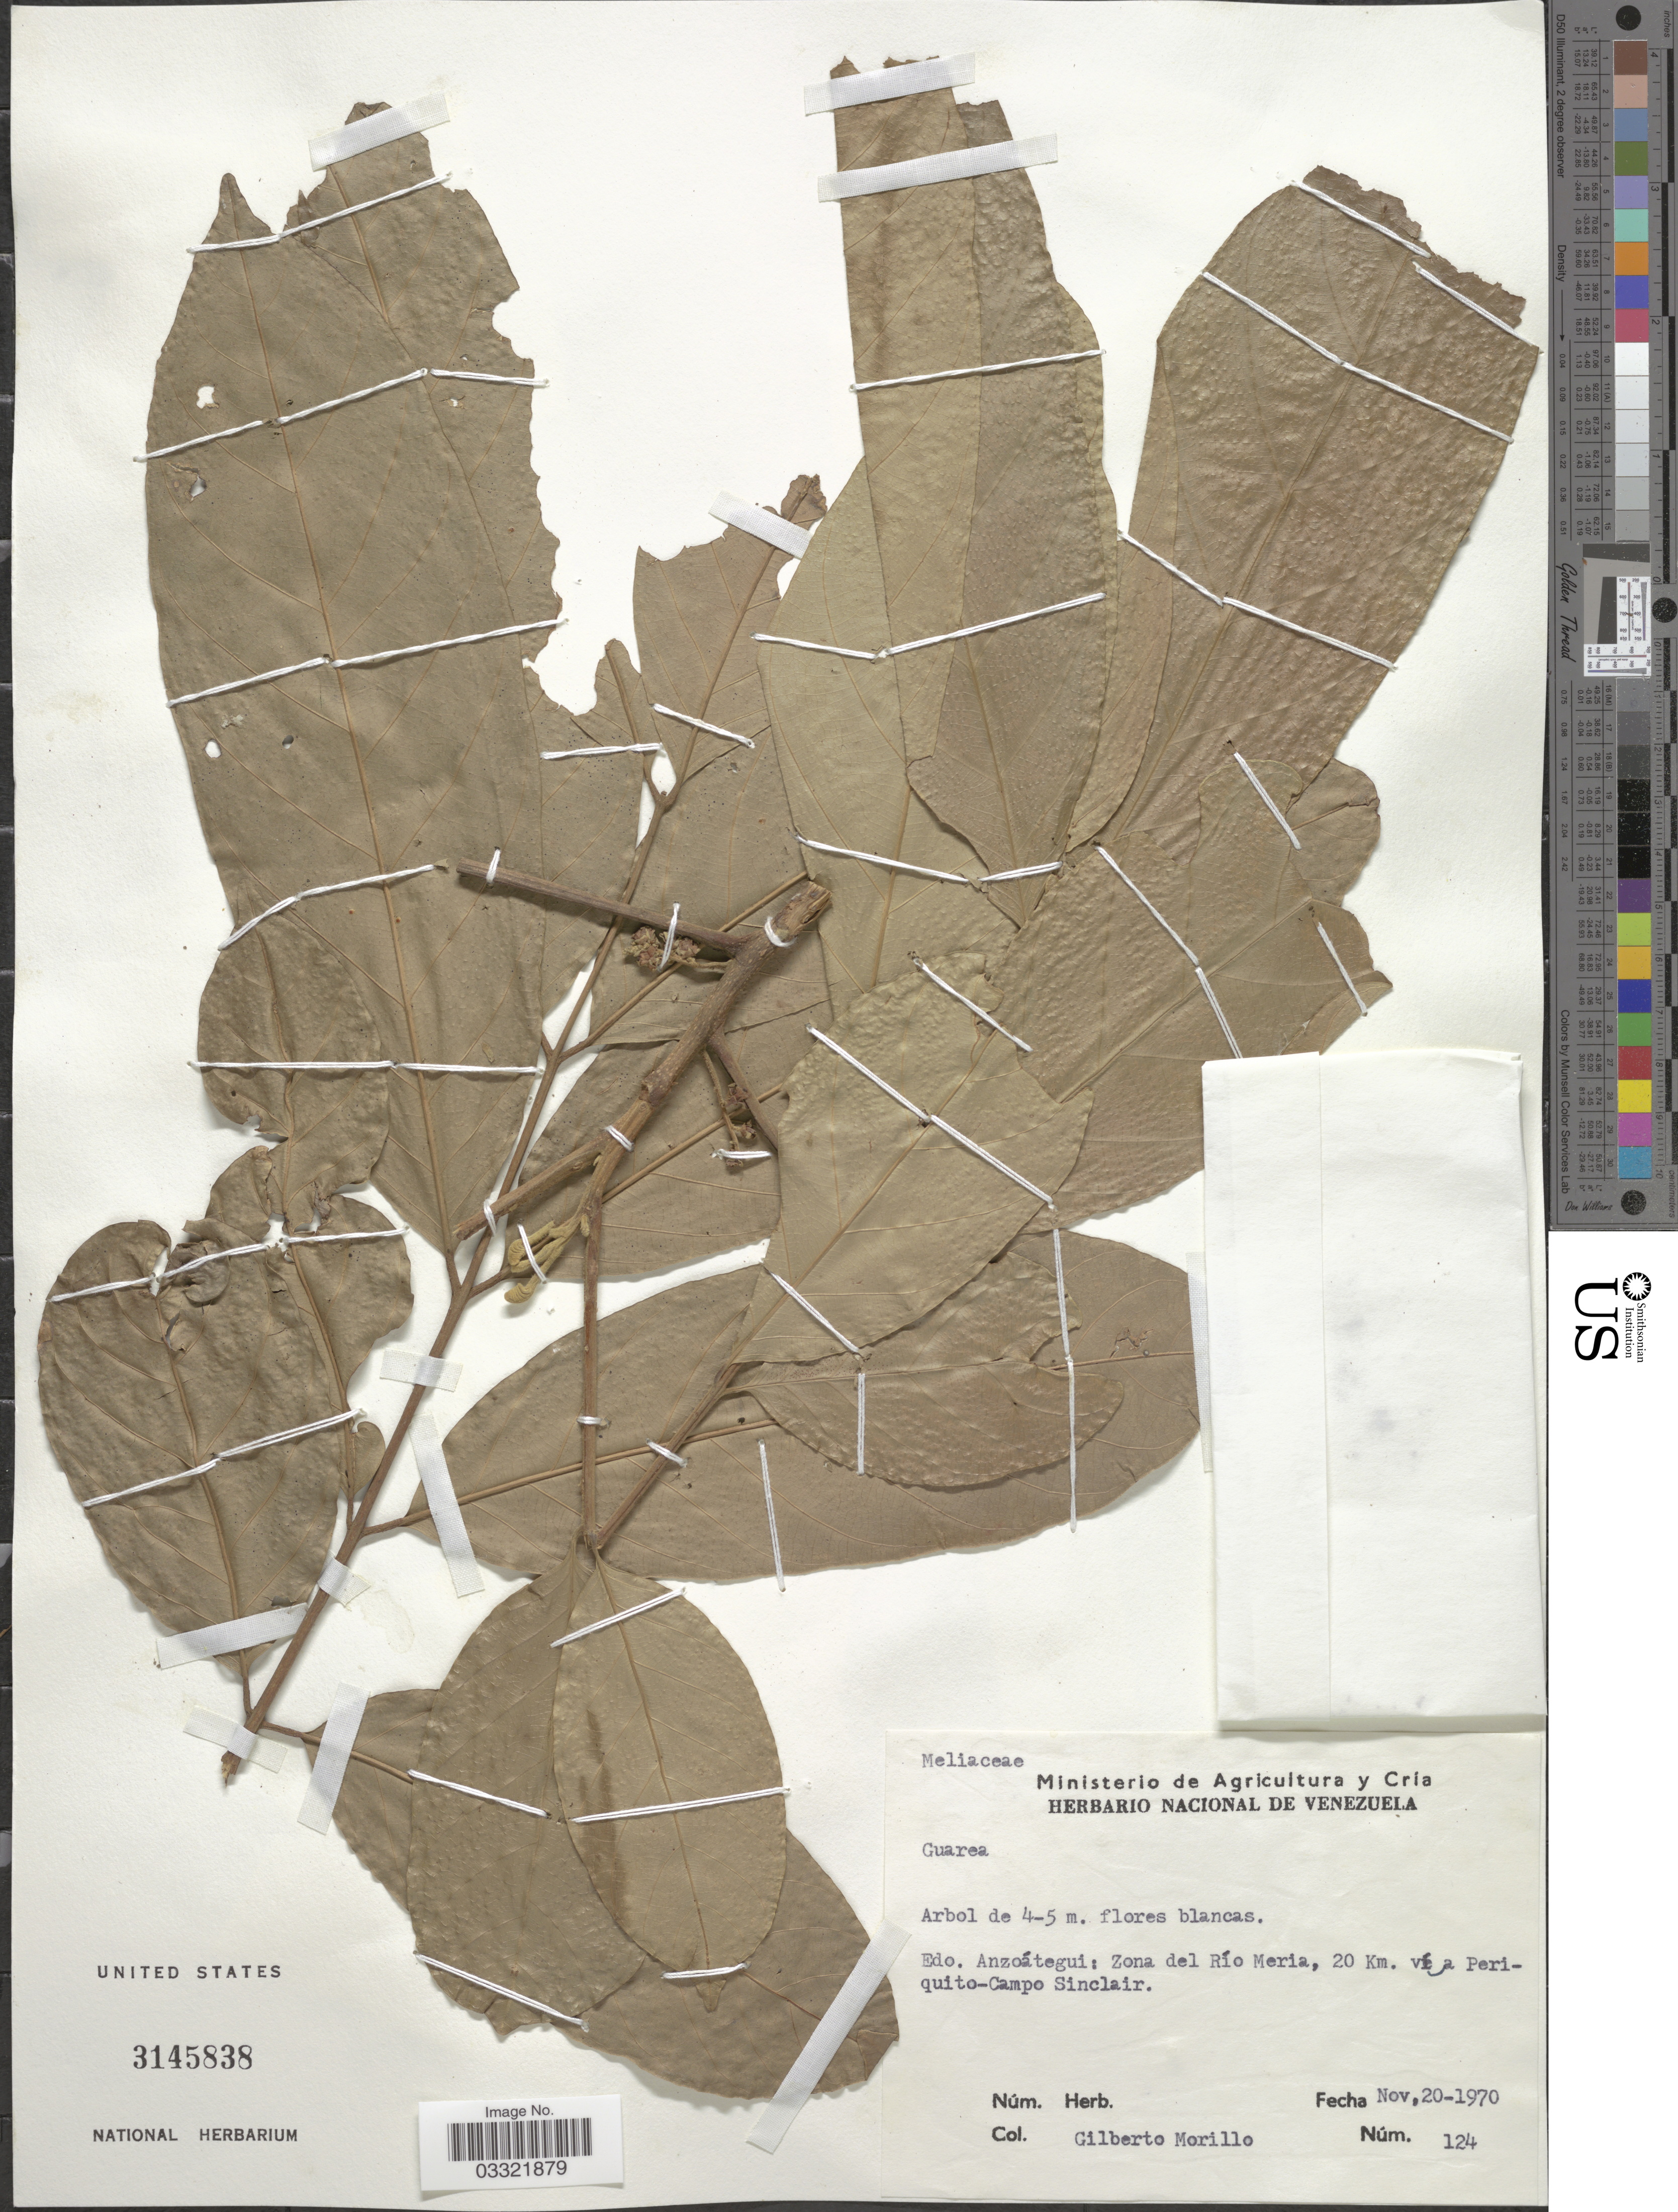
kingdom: Plantae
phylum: Tracheophyta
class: Magnoliopsida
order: Sapindales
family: Meliaceae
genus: Guarea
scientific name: Guarea sp.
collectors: G. N. Morillo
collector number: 124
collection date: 1970-11-20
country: Venezuela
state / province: Anzoategui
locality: Zona del Río Meria, 20 Km. vía Periquito-Campo Sinclair.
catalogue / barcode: US 3145838